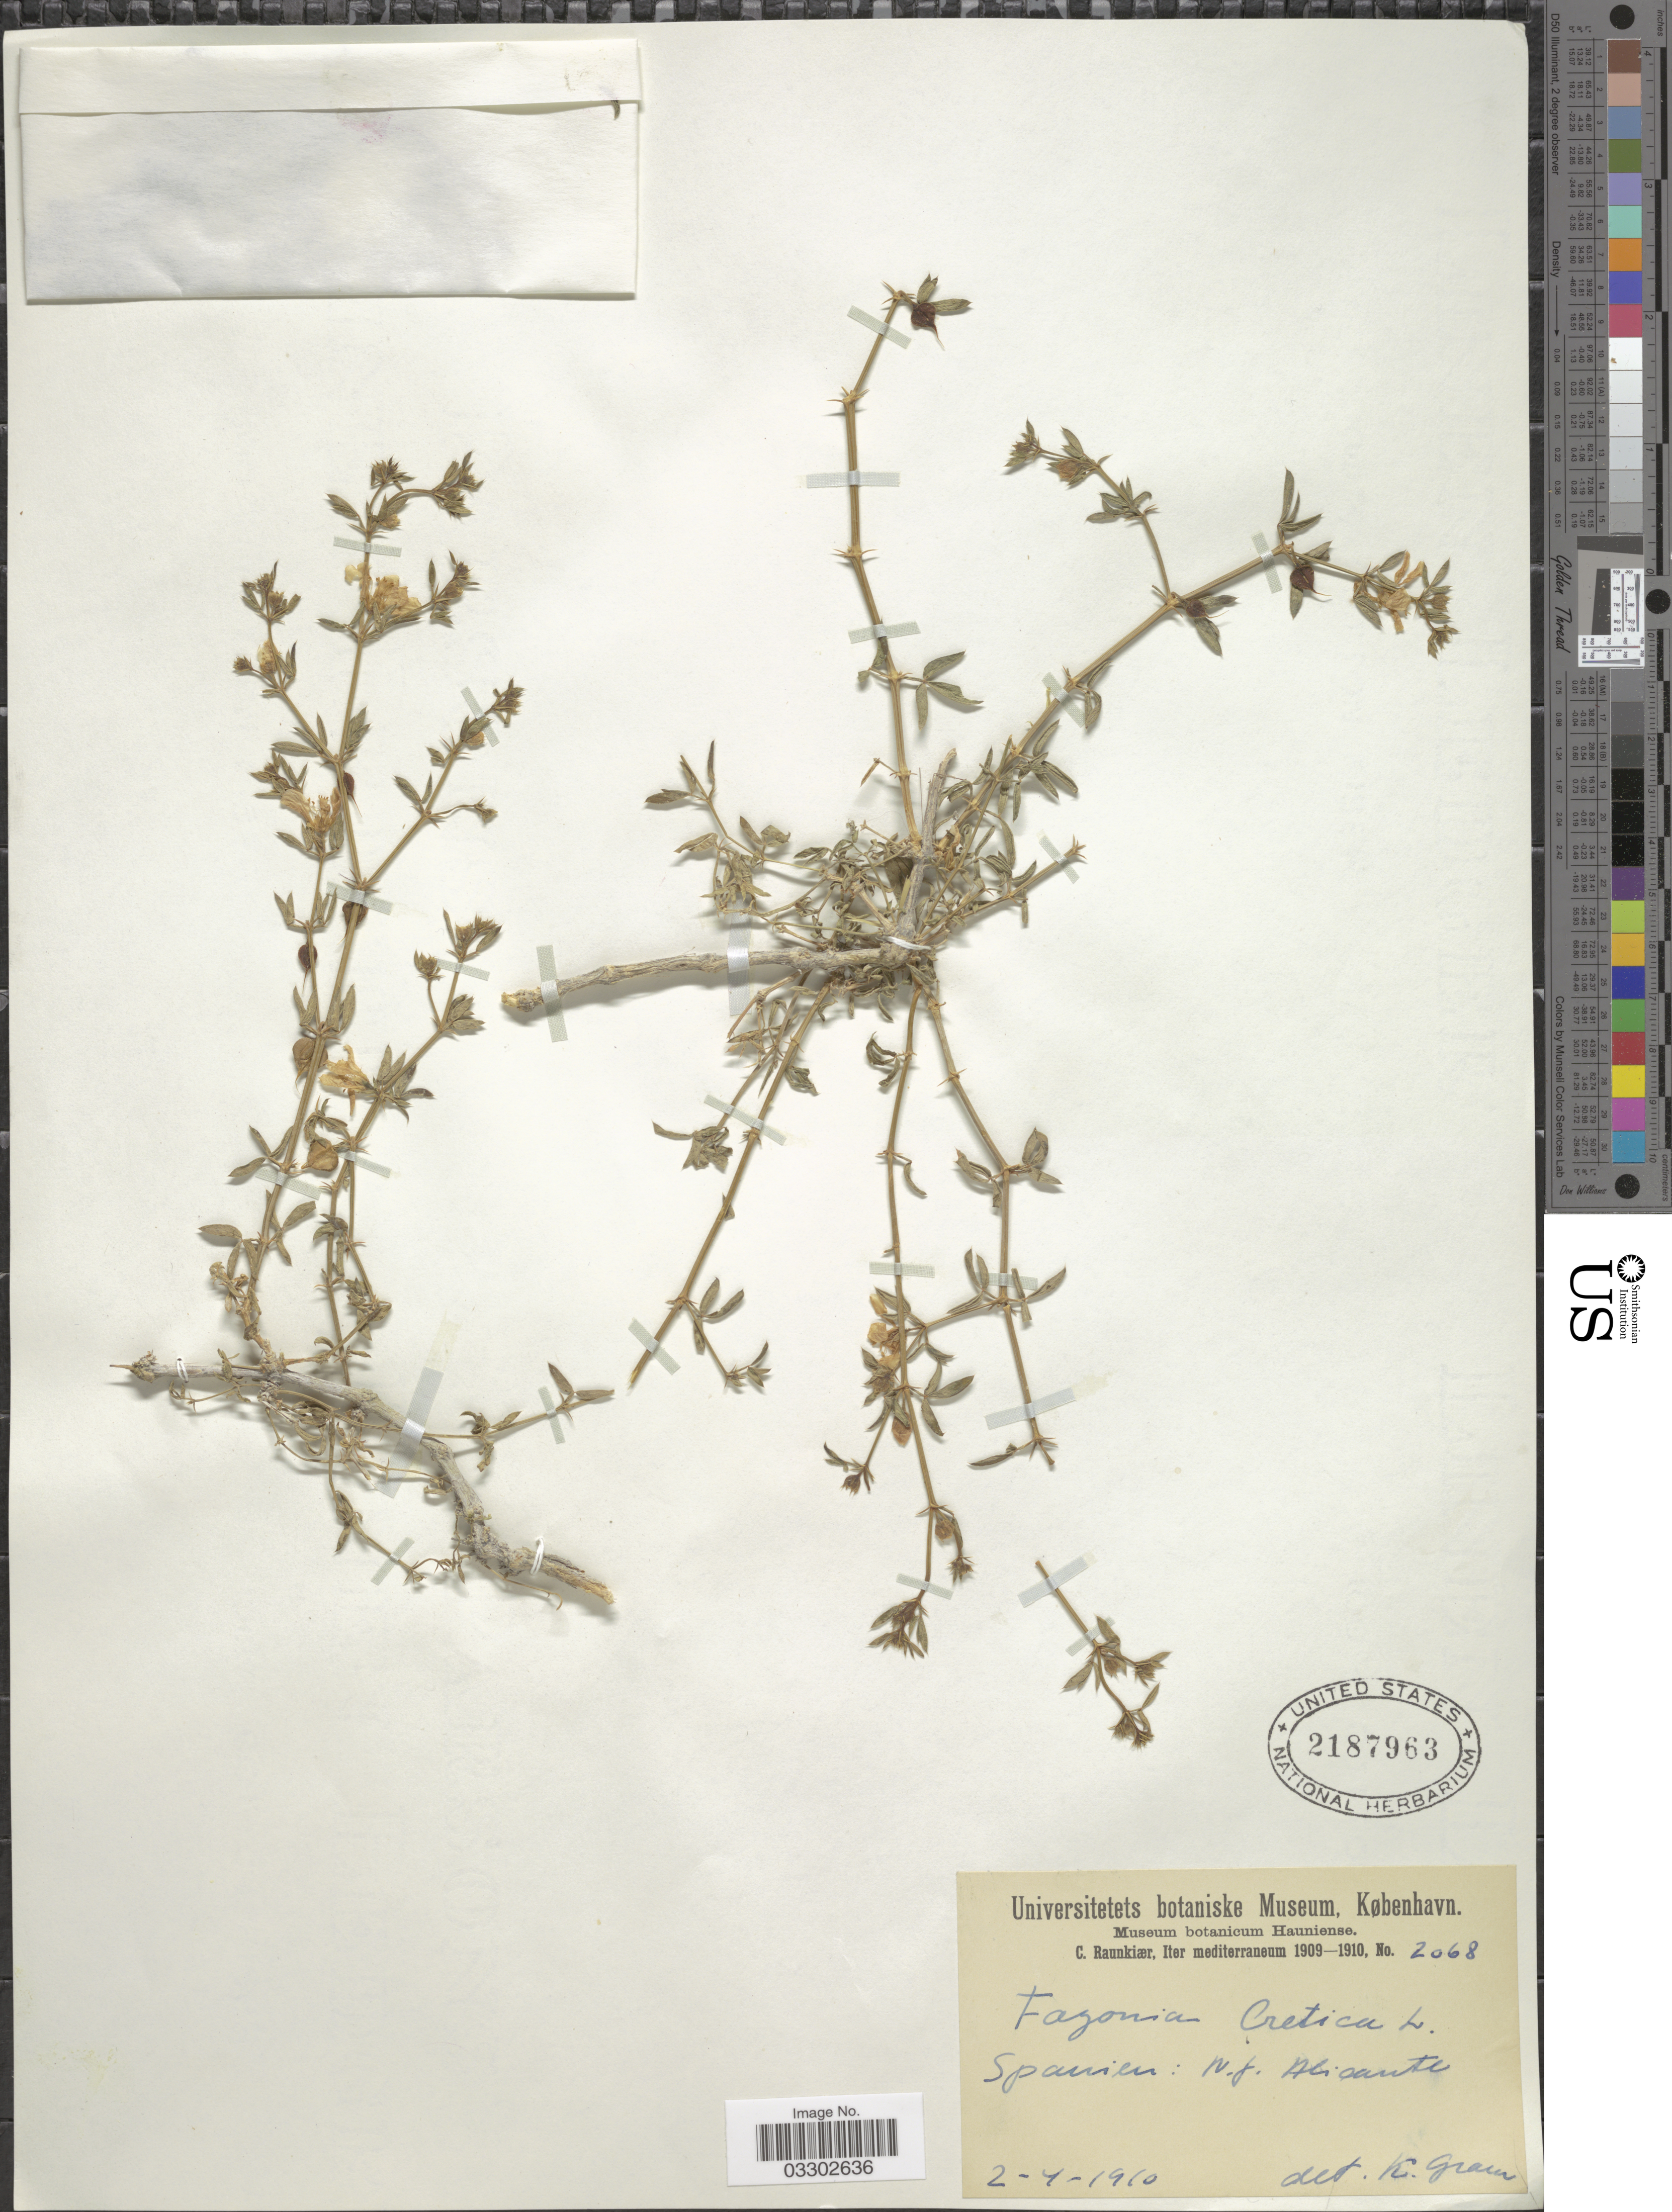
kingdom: Plantae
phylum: Tracheophyta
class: Magnoliopsida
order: Zygophyllales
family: Zygophyllaceae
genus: Fagonia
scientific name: Fagonia cretica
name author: L.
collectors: C. Raunkiær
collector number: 2068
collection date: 1910-04-02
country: Spain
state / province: Valenciana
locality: Mediterraneum. Alicante.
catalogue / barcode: US 2187963